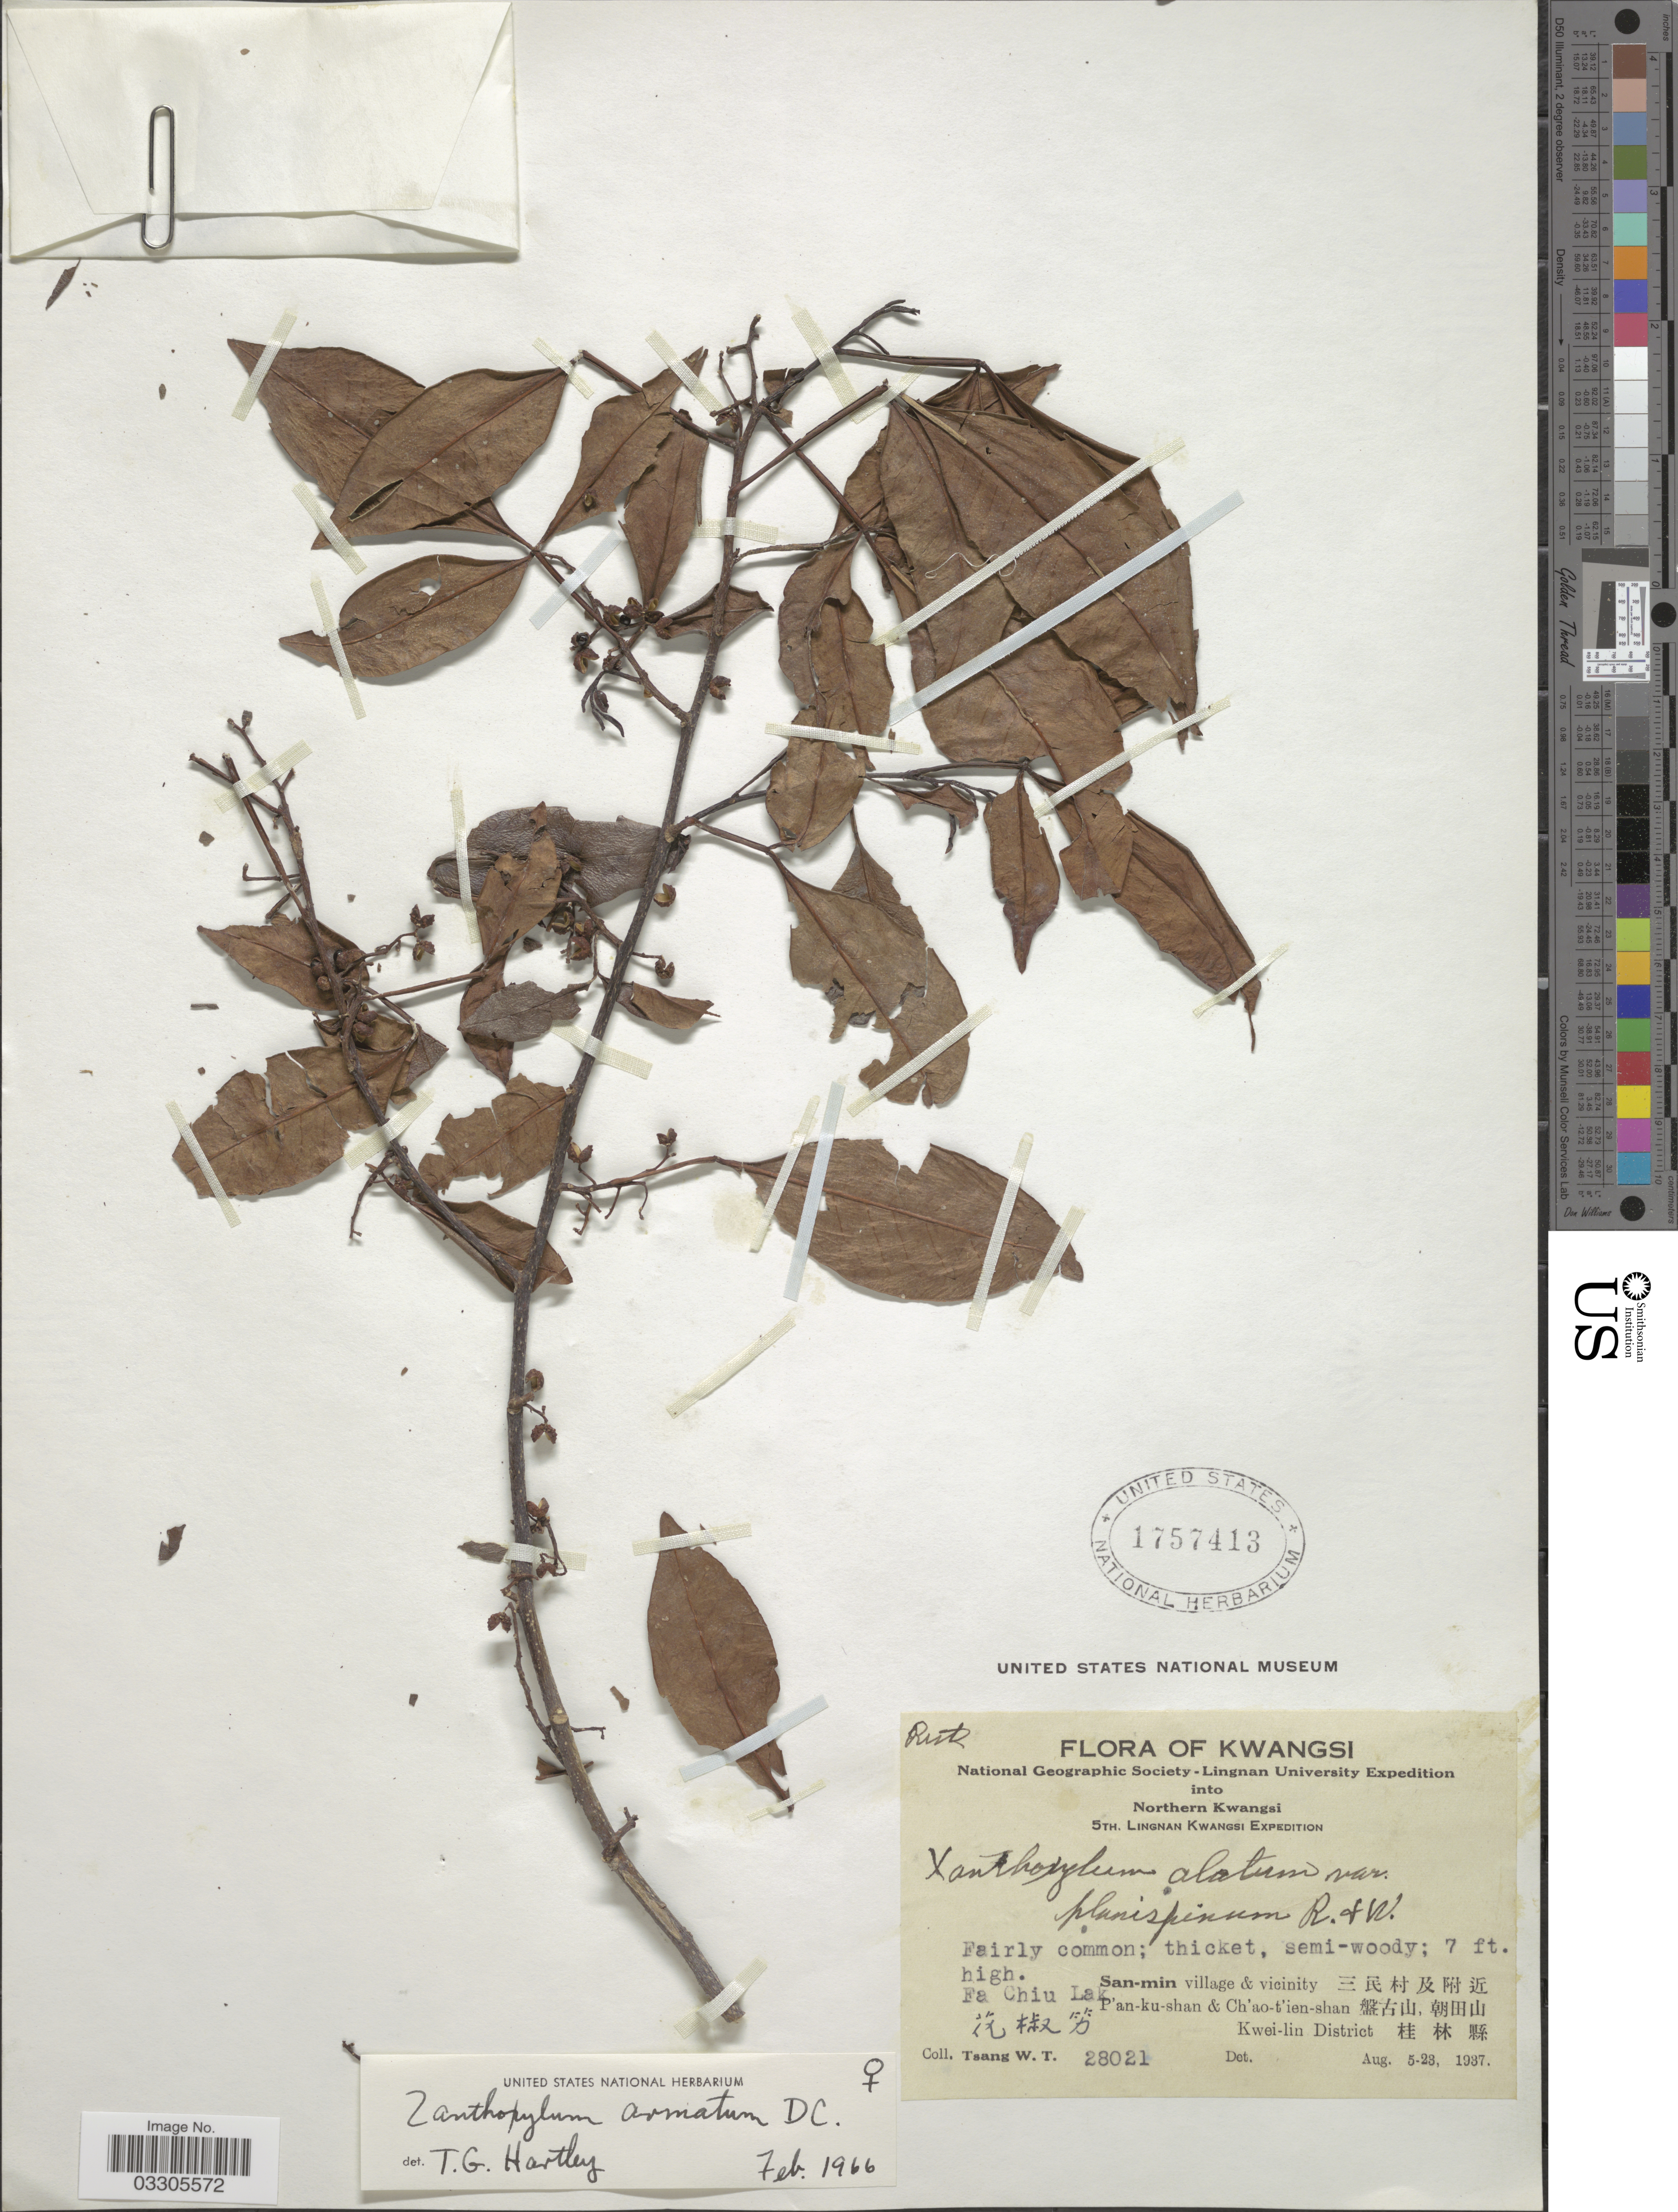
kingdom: Plantae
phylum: Tracheophyta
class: Magnoliopsida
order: Sapindales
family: Rutaceae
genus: Zanthoxylum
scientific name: Zanthoxylum armatum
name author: DC.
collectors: W. T. Tsang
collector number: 28021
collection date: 1937-08-05/1937-08-23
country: China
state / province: Guangxi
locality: Kwangsi, Northern Kwangsi, Fa Chiu Lak, X, San-min village & vicinity X, P'an-ku-shan & Ch'ap-t'ien-shan X, Kwei-lin District X.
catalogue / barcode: US 1757413